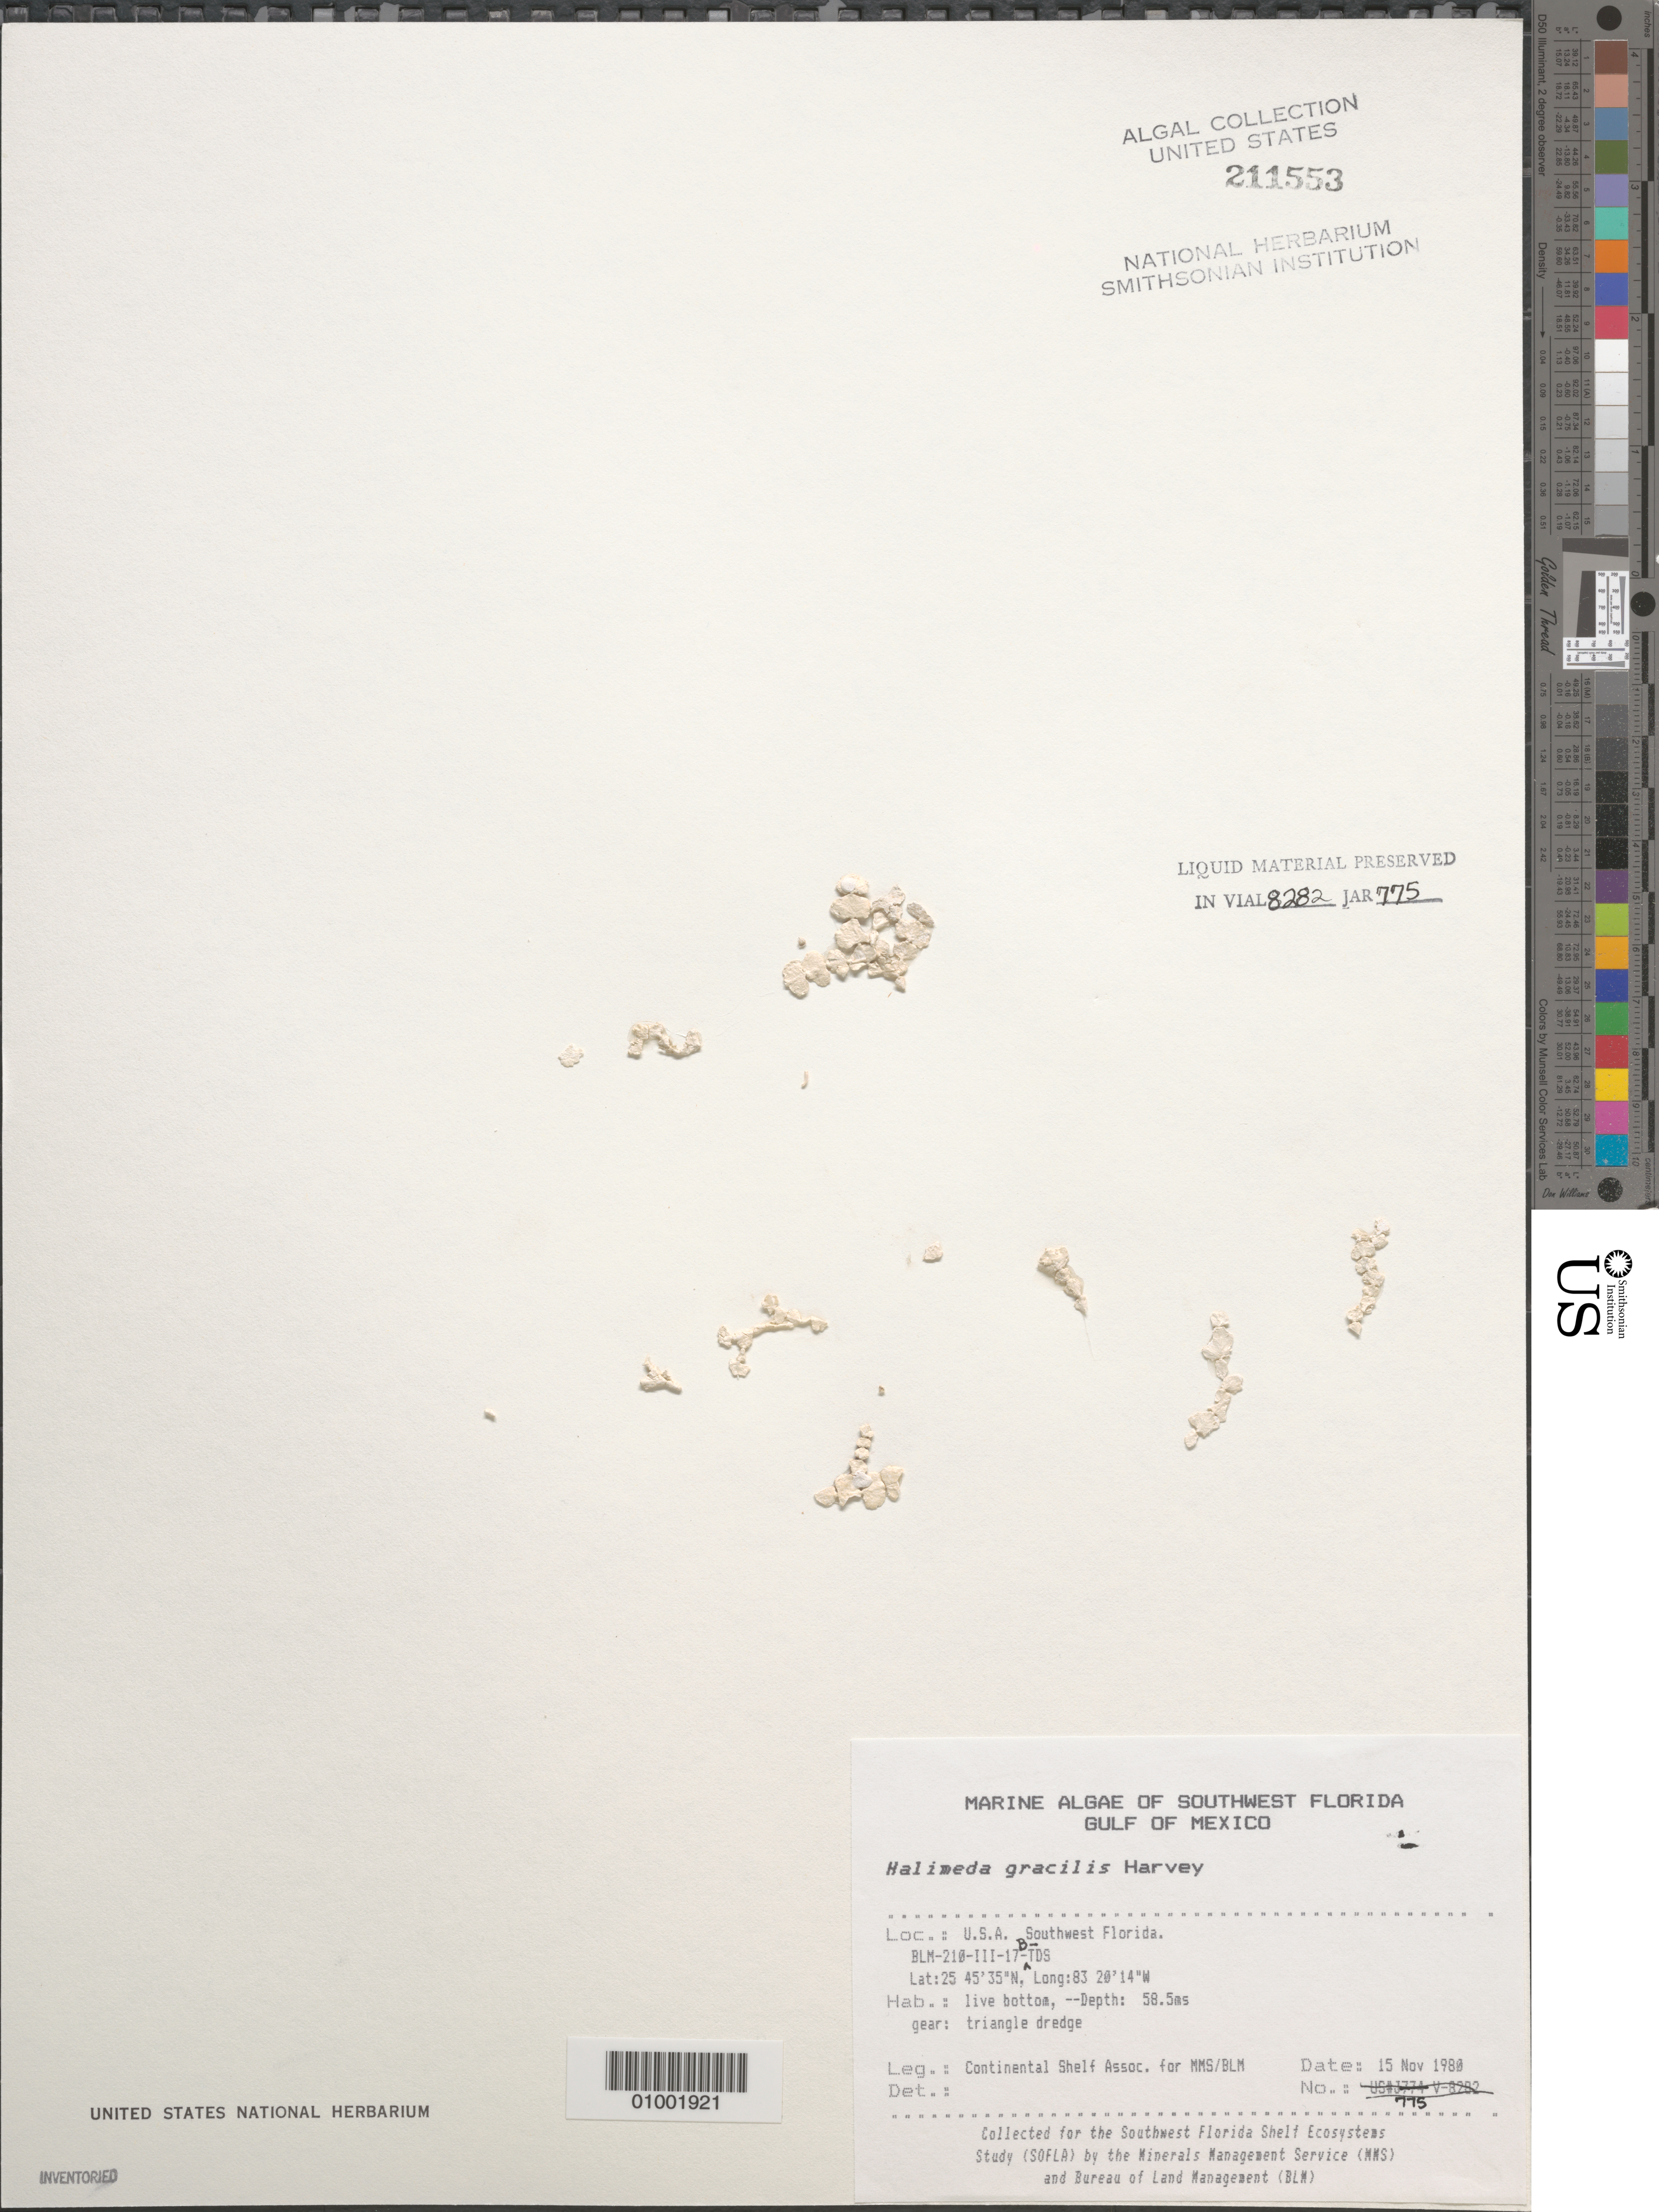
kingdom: Plantae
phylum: Chlorophyta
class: Ulvophyceae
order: Bryopsidales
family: Halimedaceae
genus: Halimeda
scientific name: Halimeda gracilis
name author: Harv. ex J. Agardh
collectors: Continental Shelf Associates for the MMS/BLM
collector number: BLM-210-III-17-B-TDS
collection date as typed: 15 Nov 1980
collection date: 1980-11-15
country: United States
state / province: Florida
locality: Gulf of Mexico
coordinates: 25 45'35"N, 83 20'14"W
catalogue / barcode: US 211553